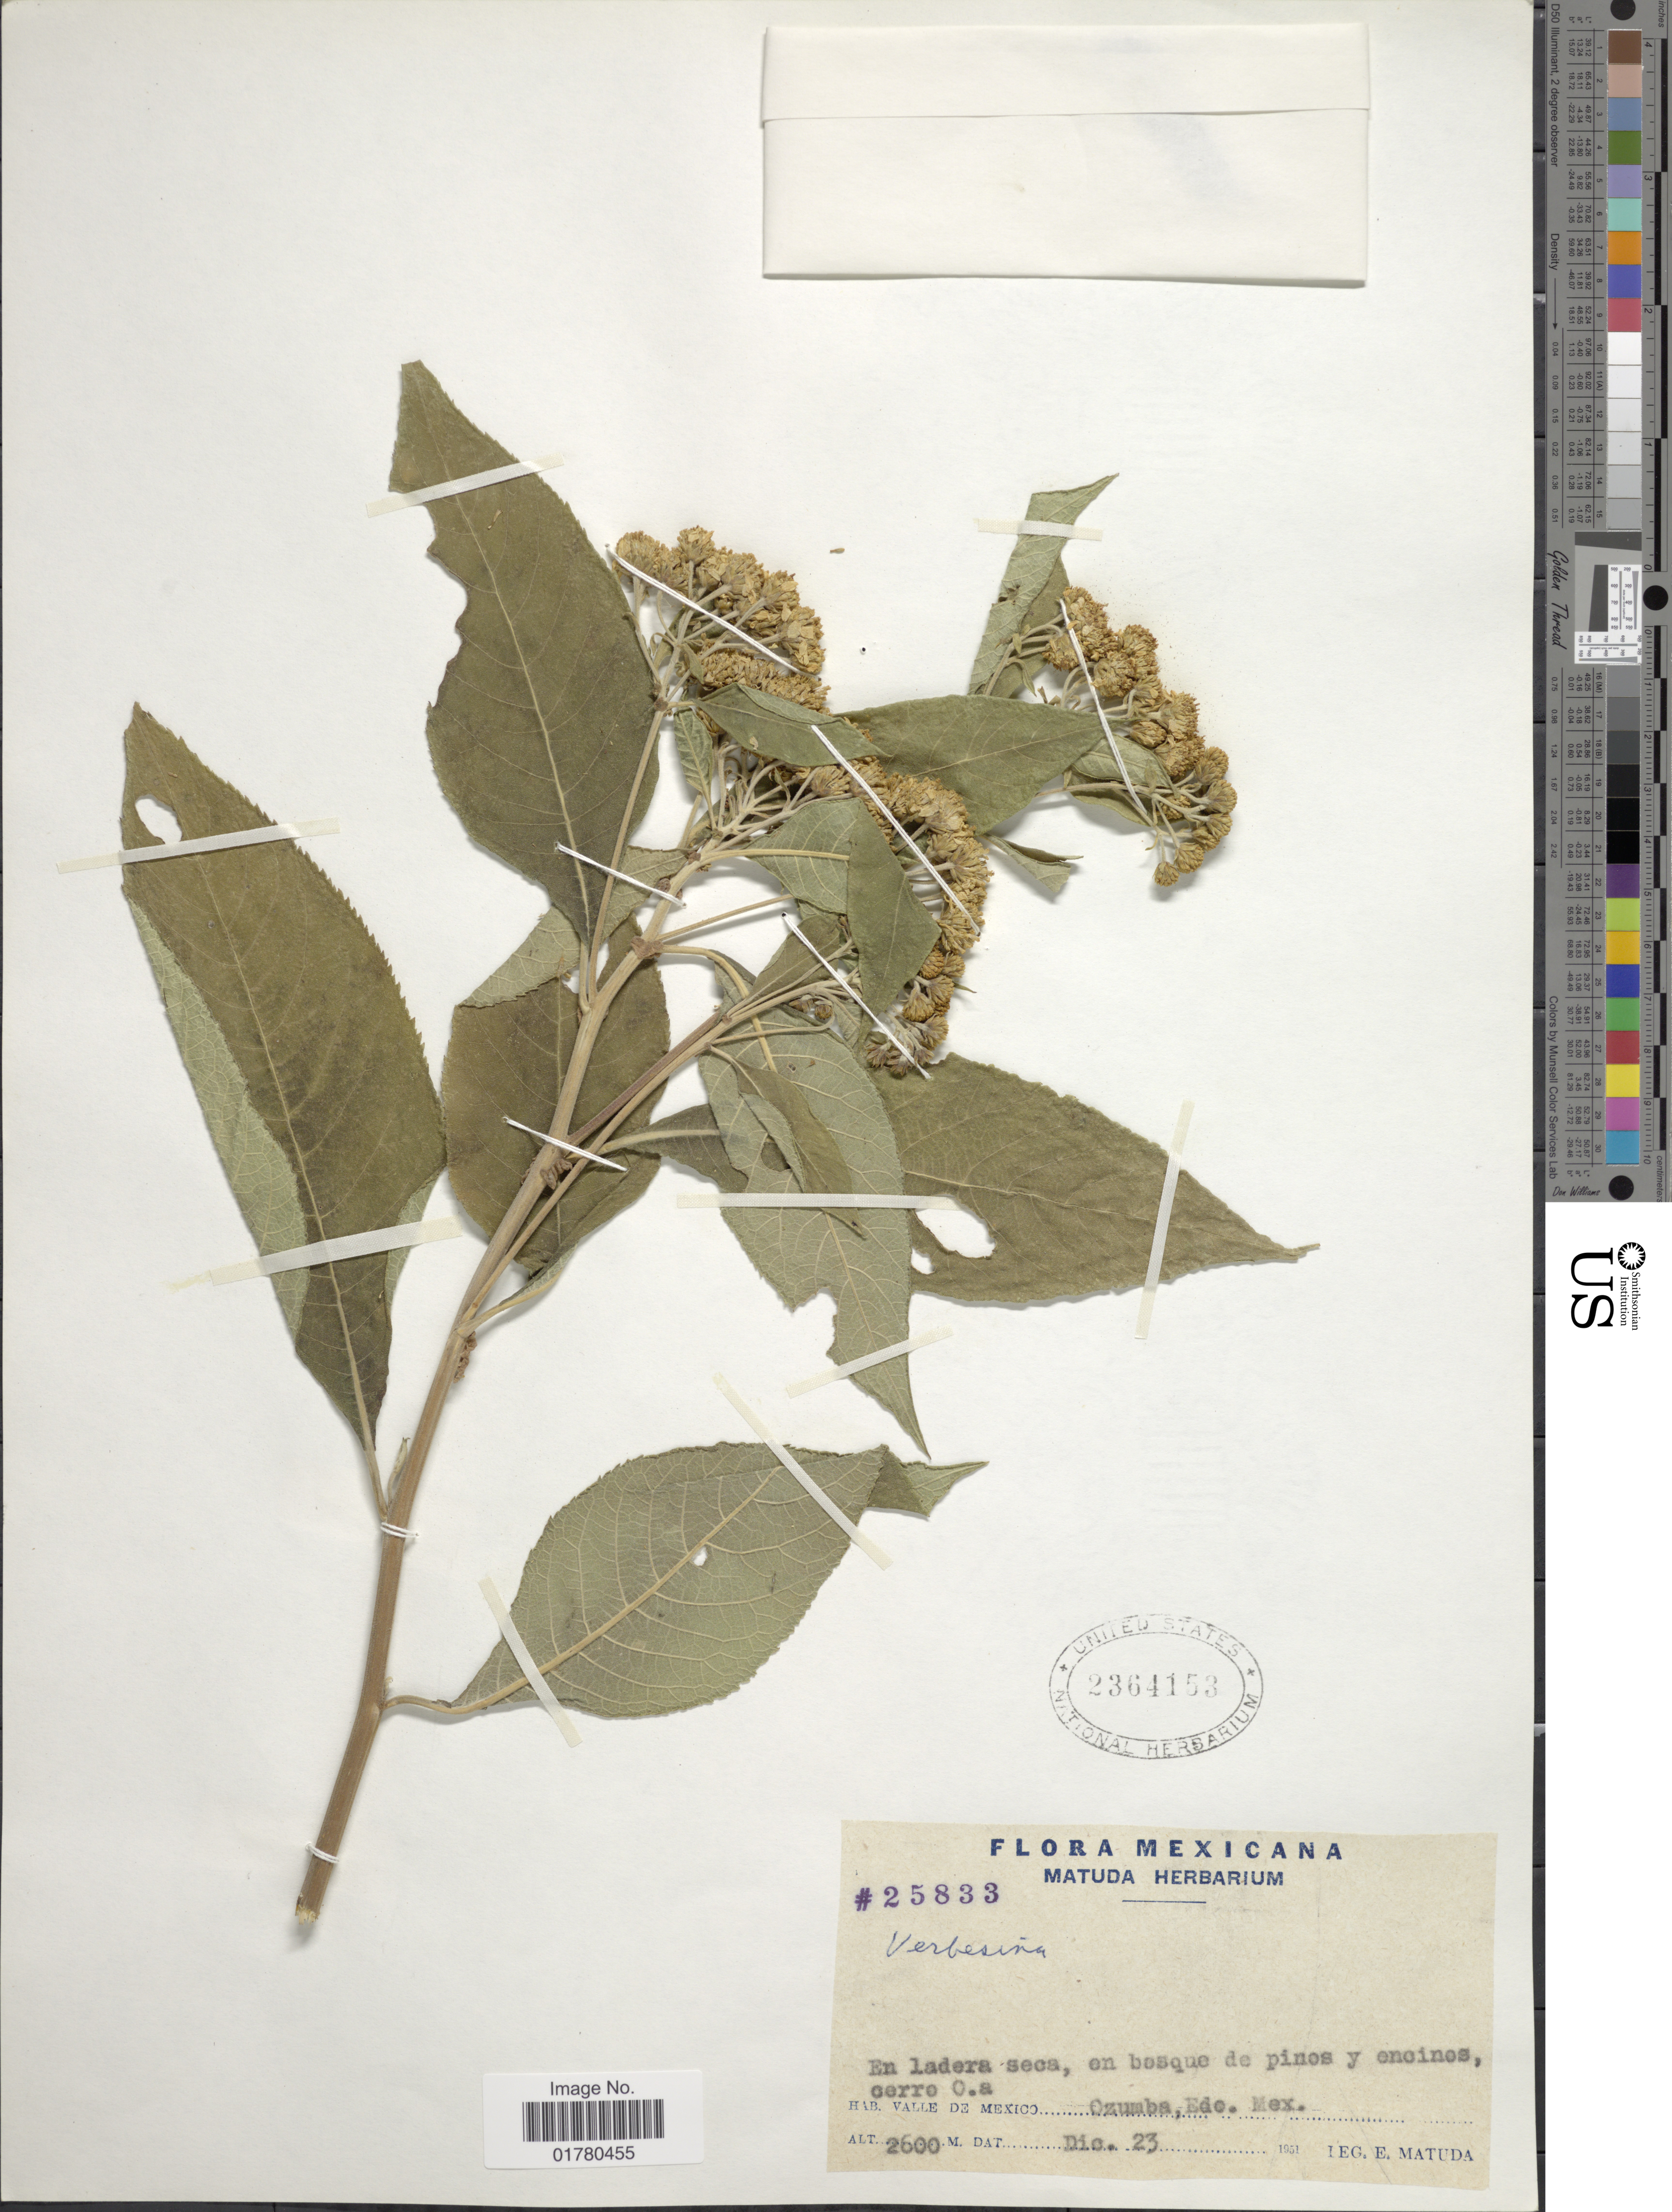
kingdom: Plantae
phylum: Tracheophyta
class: Magnoliopsida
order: Asterales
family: Asteraceae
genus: Verbesina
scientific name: Verbesina sp.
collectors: E. Matuda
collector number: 25833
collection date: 1951-12-23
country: Mexico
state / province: México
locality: Valle de Mexico, Ozumba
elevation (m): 2600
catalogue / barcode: US 2364153